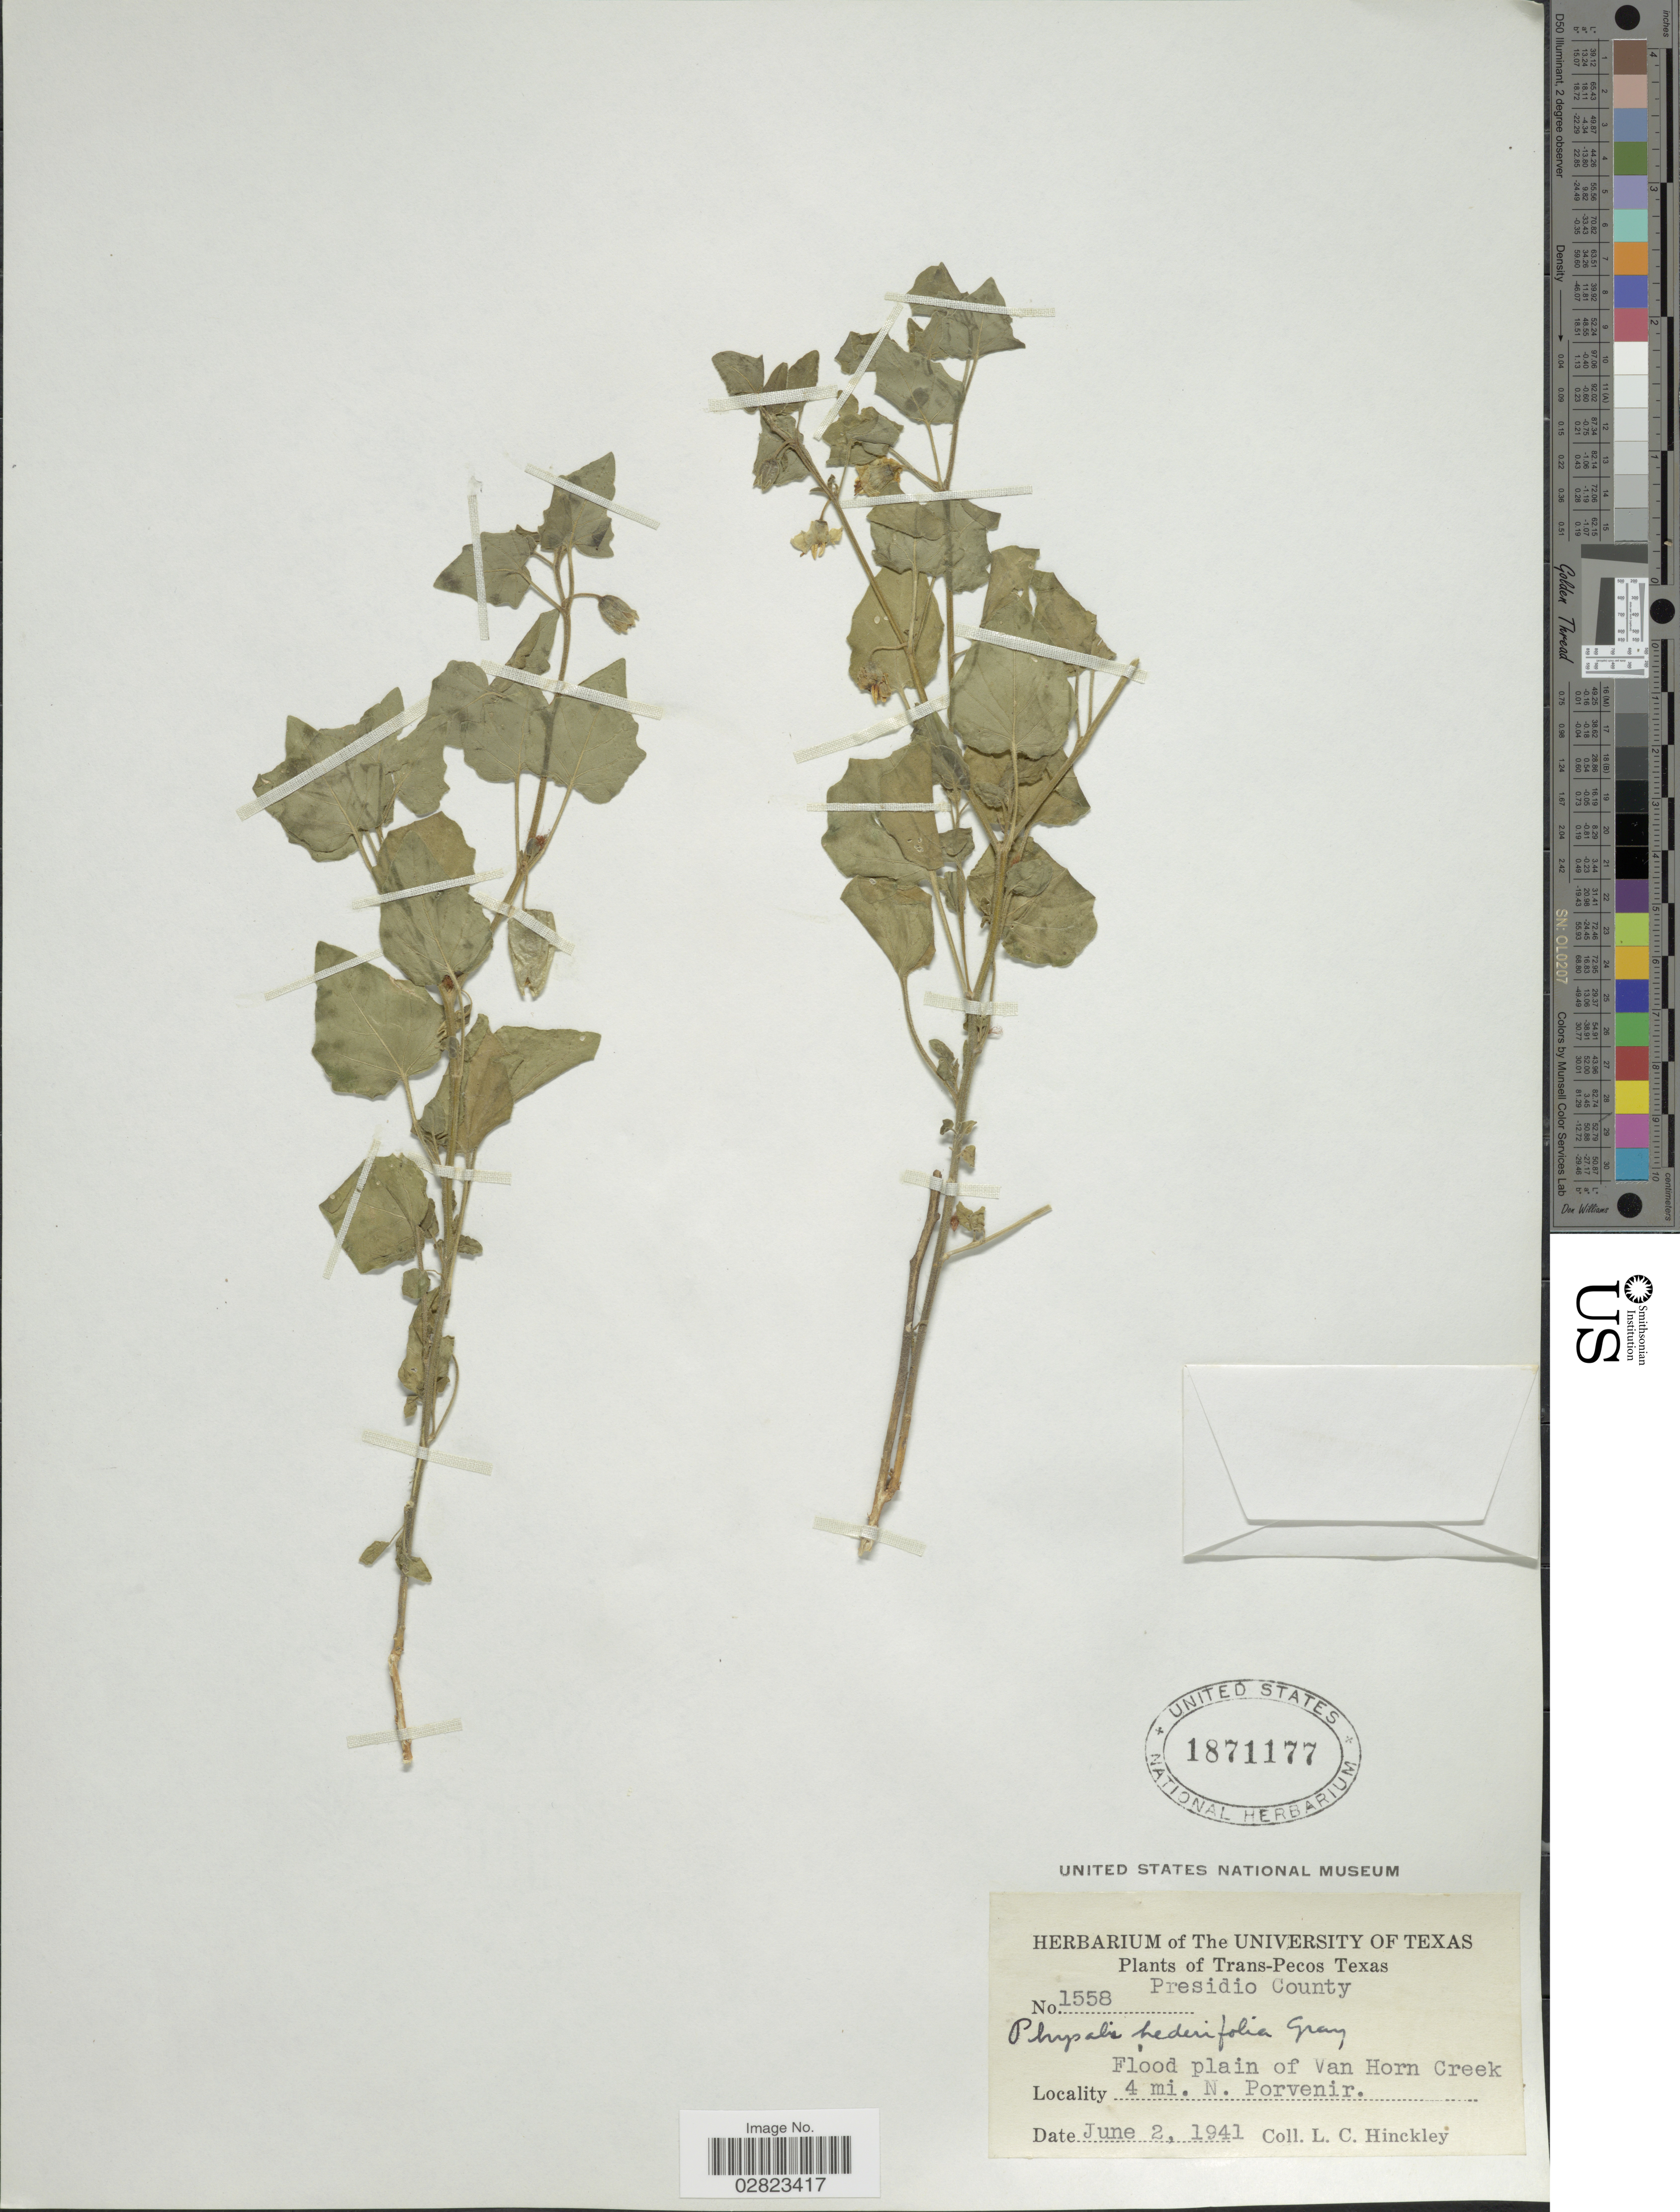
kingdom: Plantae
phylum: Tracheophyta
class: Magnoliopsida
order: Solanales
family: Solanaceae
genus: Physalis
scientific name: Physalis hederifolia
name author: A. Gray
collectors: L. Hinckley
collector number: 1558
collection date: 1941-06-02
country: United States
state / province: Texas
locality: Trans-Pecos Texas. Presidio County. Flood plain of Van Horn Creek, 4 mi. N. of Porvenir.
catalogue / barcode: US 1871177